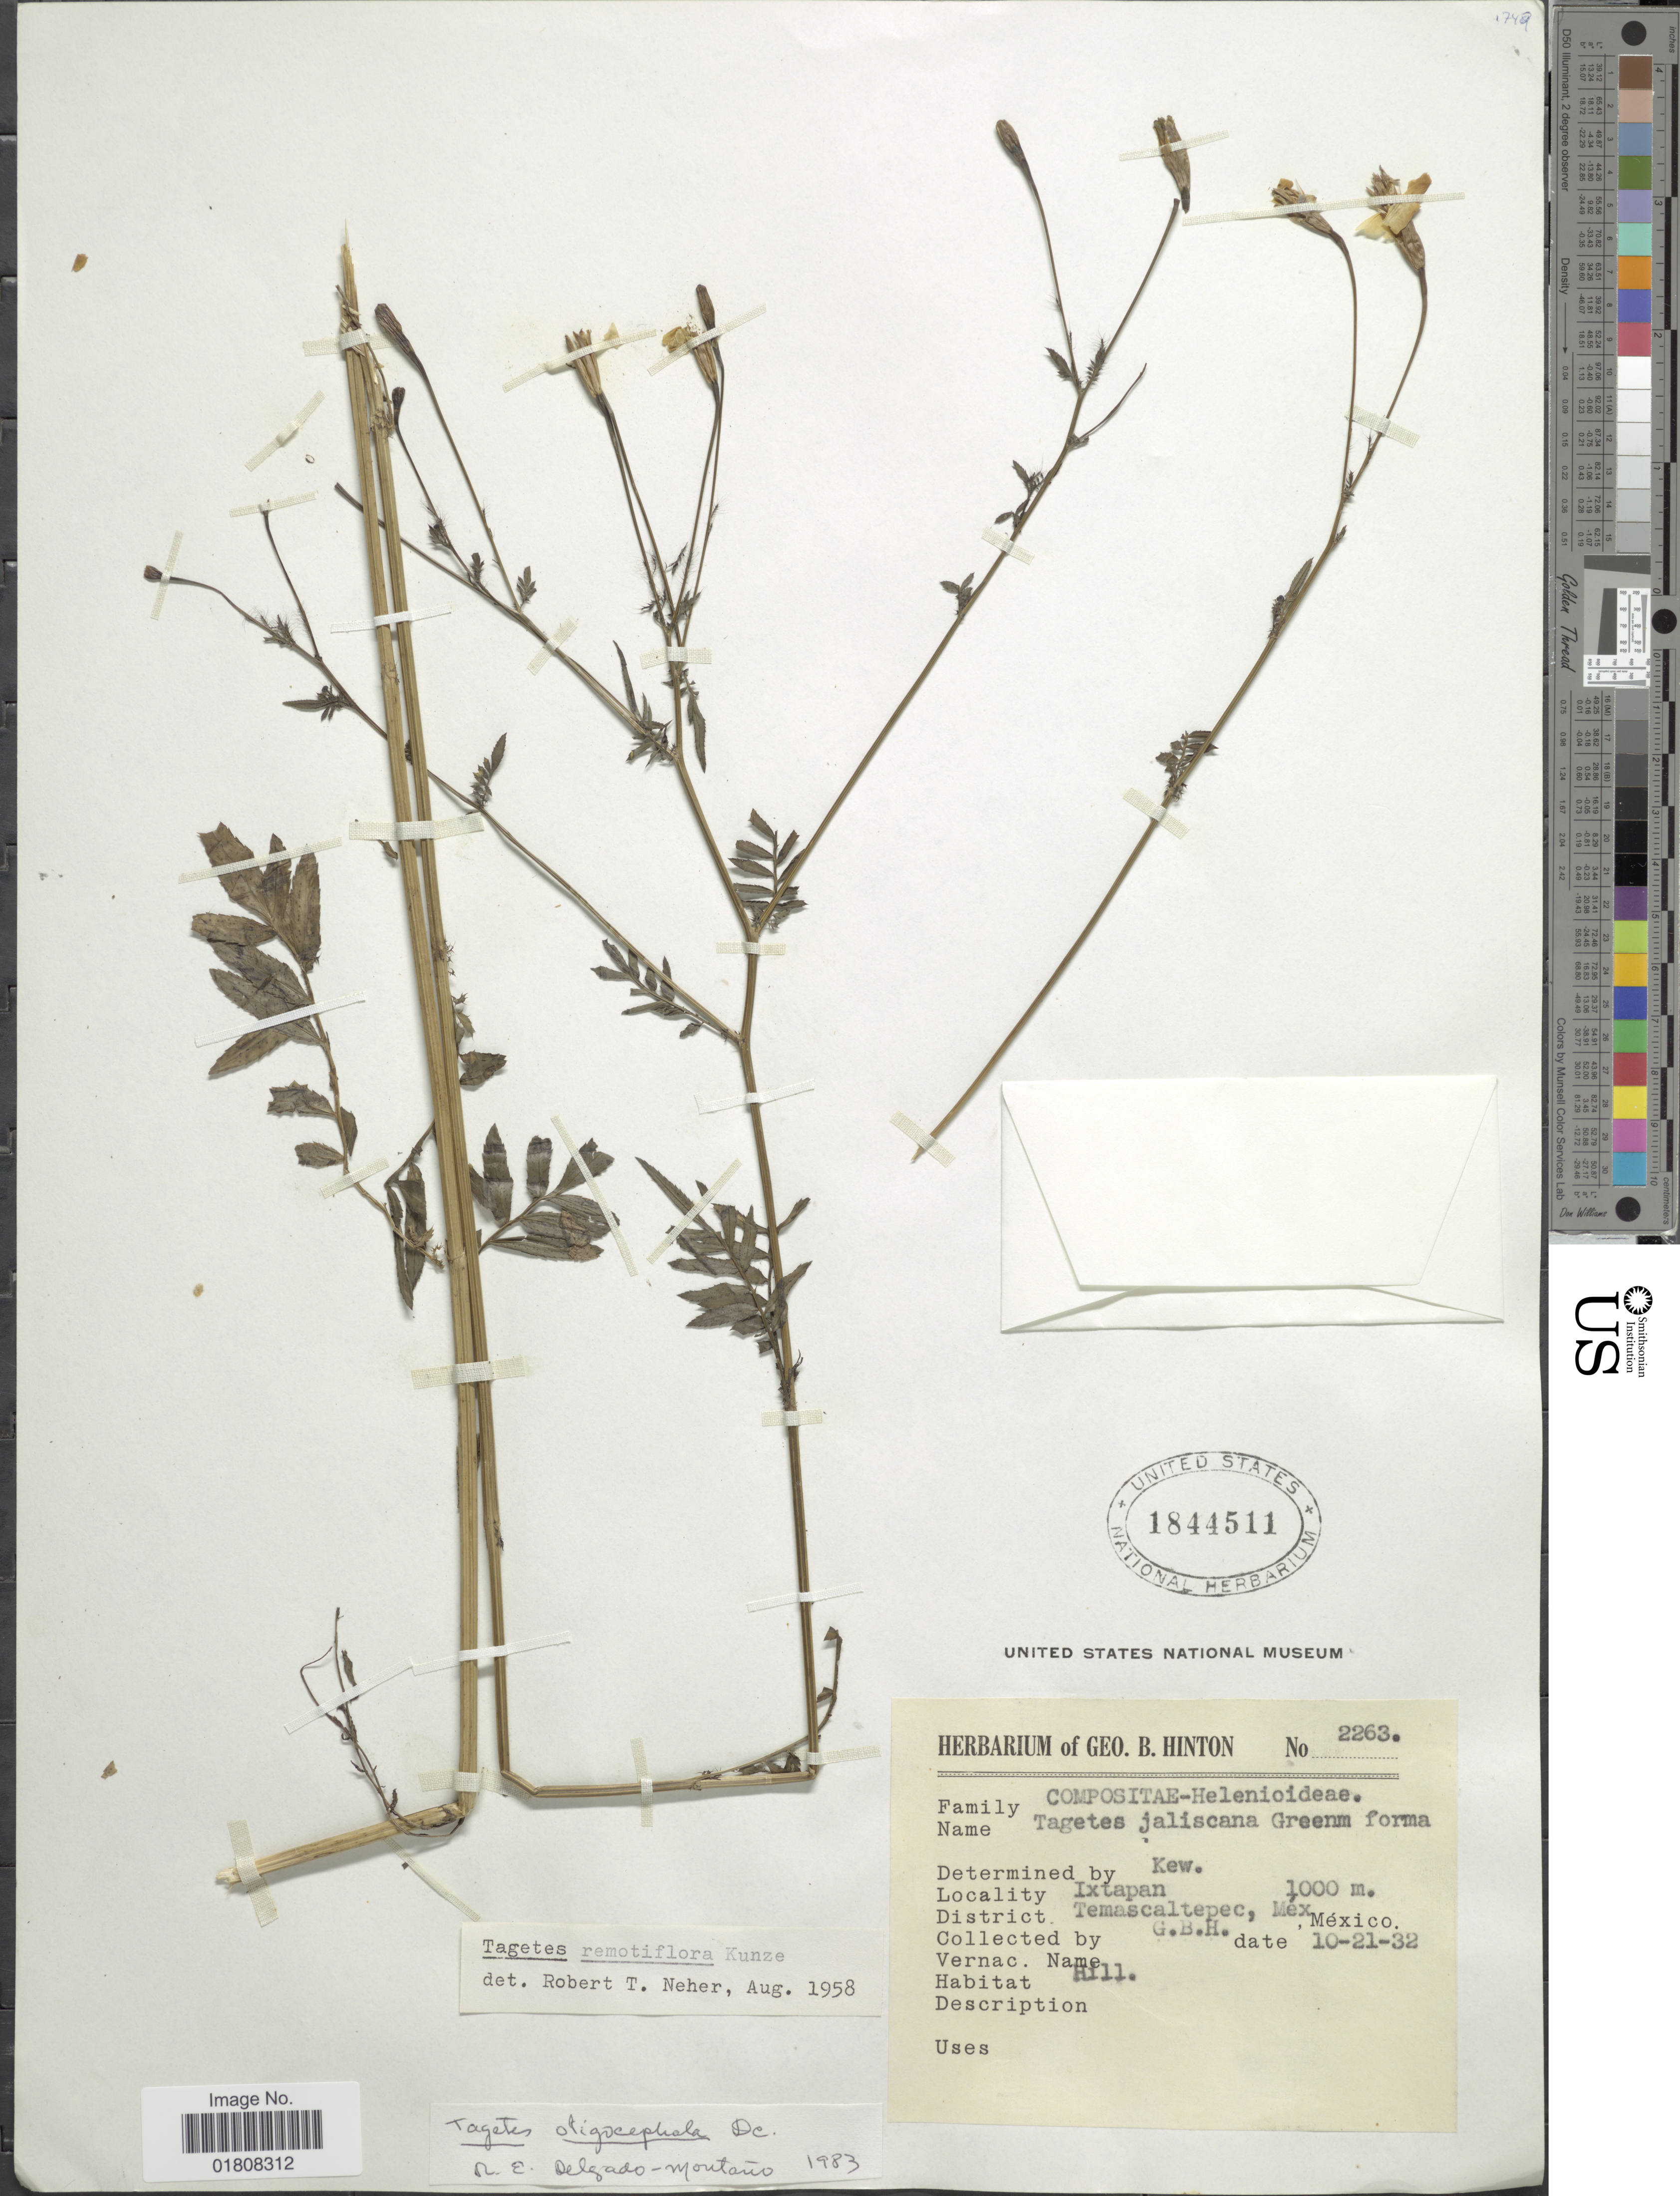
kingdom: Plantae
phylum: Tracheophyta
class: Magnoliopsida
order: Asterales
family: Asteraceae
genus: Tagetes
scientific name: Tagetes oligocephala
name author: DC.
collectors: G. B. Hinton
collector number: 2263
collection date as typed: Transcribed d/m/y: 21/10/32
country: Mexico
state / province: México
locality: Ixtapan, District Temascaltepec, Mex.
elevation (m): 1000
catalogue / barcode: US 1844511